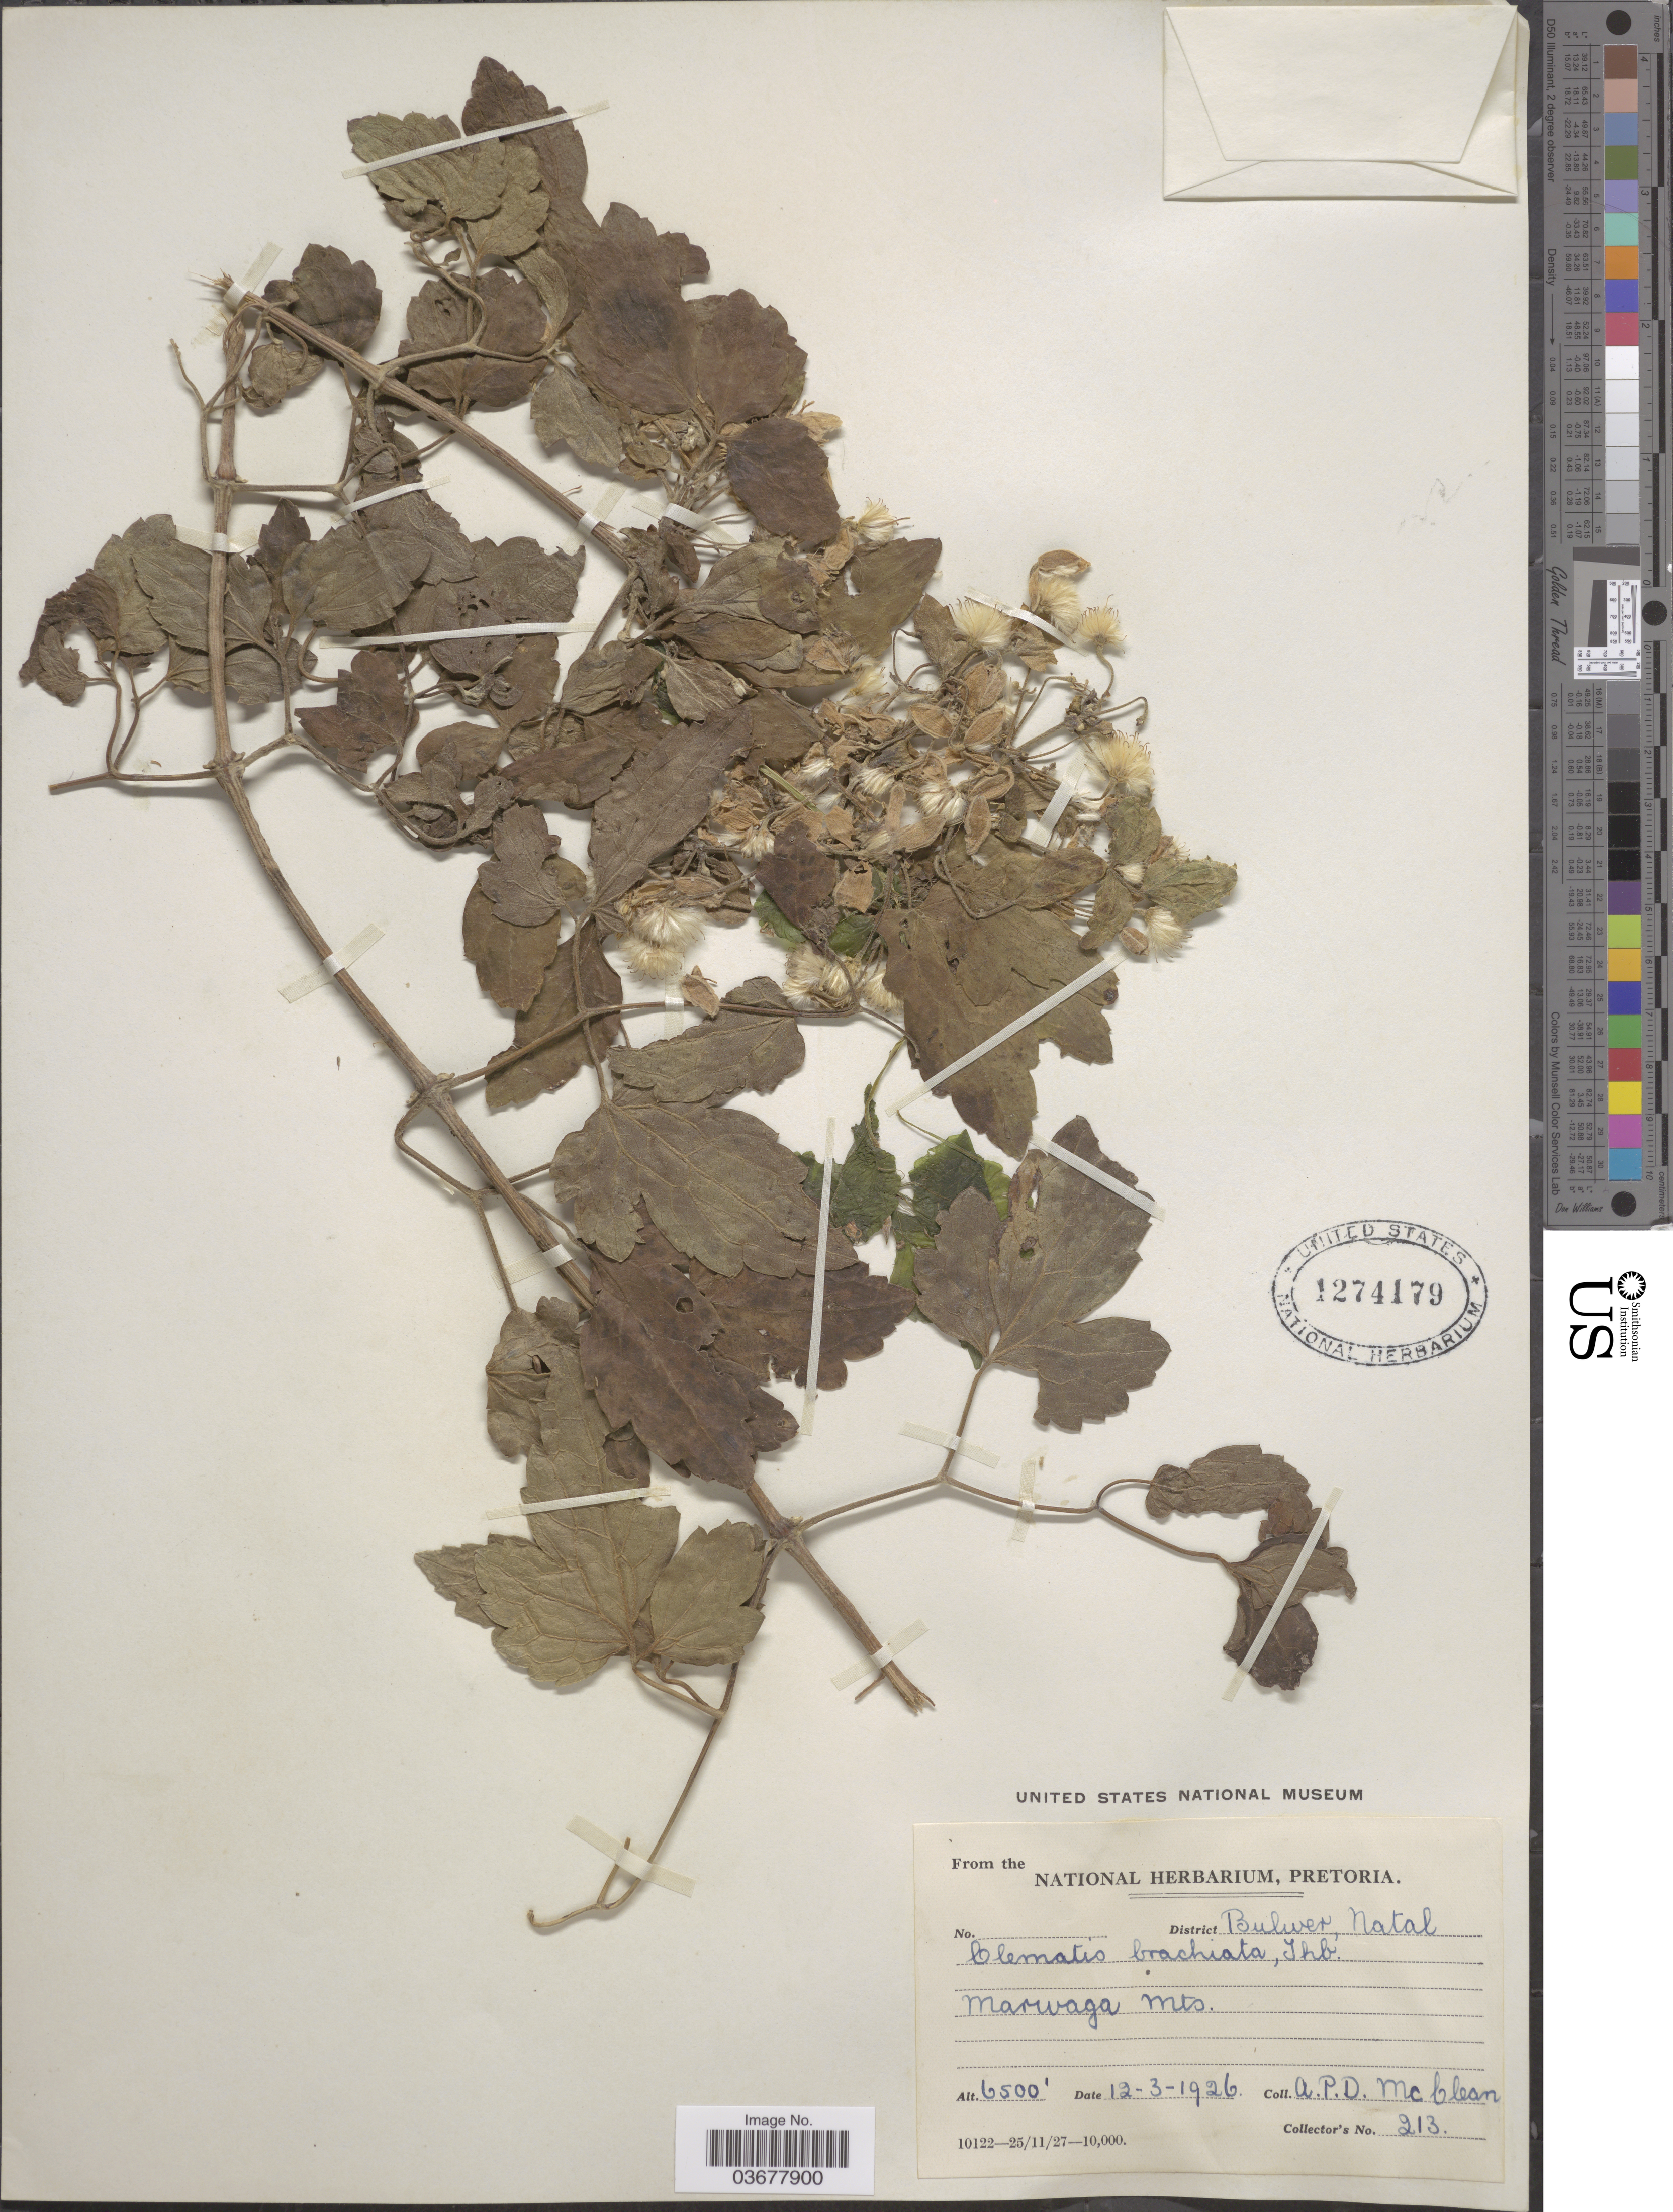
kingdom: Plantae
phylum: Tracheophyta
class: Magnoliopsida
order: Ranunculales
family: Ranunculaceae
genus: Clematis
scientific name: Clematis brachiata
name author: Thunb.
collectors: A. McClean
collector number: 213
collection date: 1926-03-12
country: South Africa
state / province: KwaZulu-Natal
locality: District Bulwer, Natal. Marwaga Mts.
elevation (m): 1981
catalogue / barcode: US 1274179